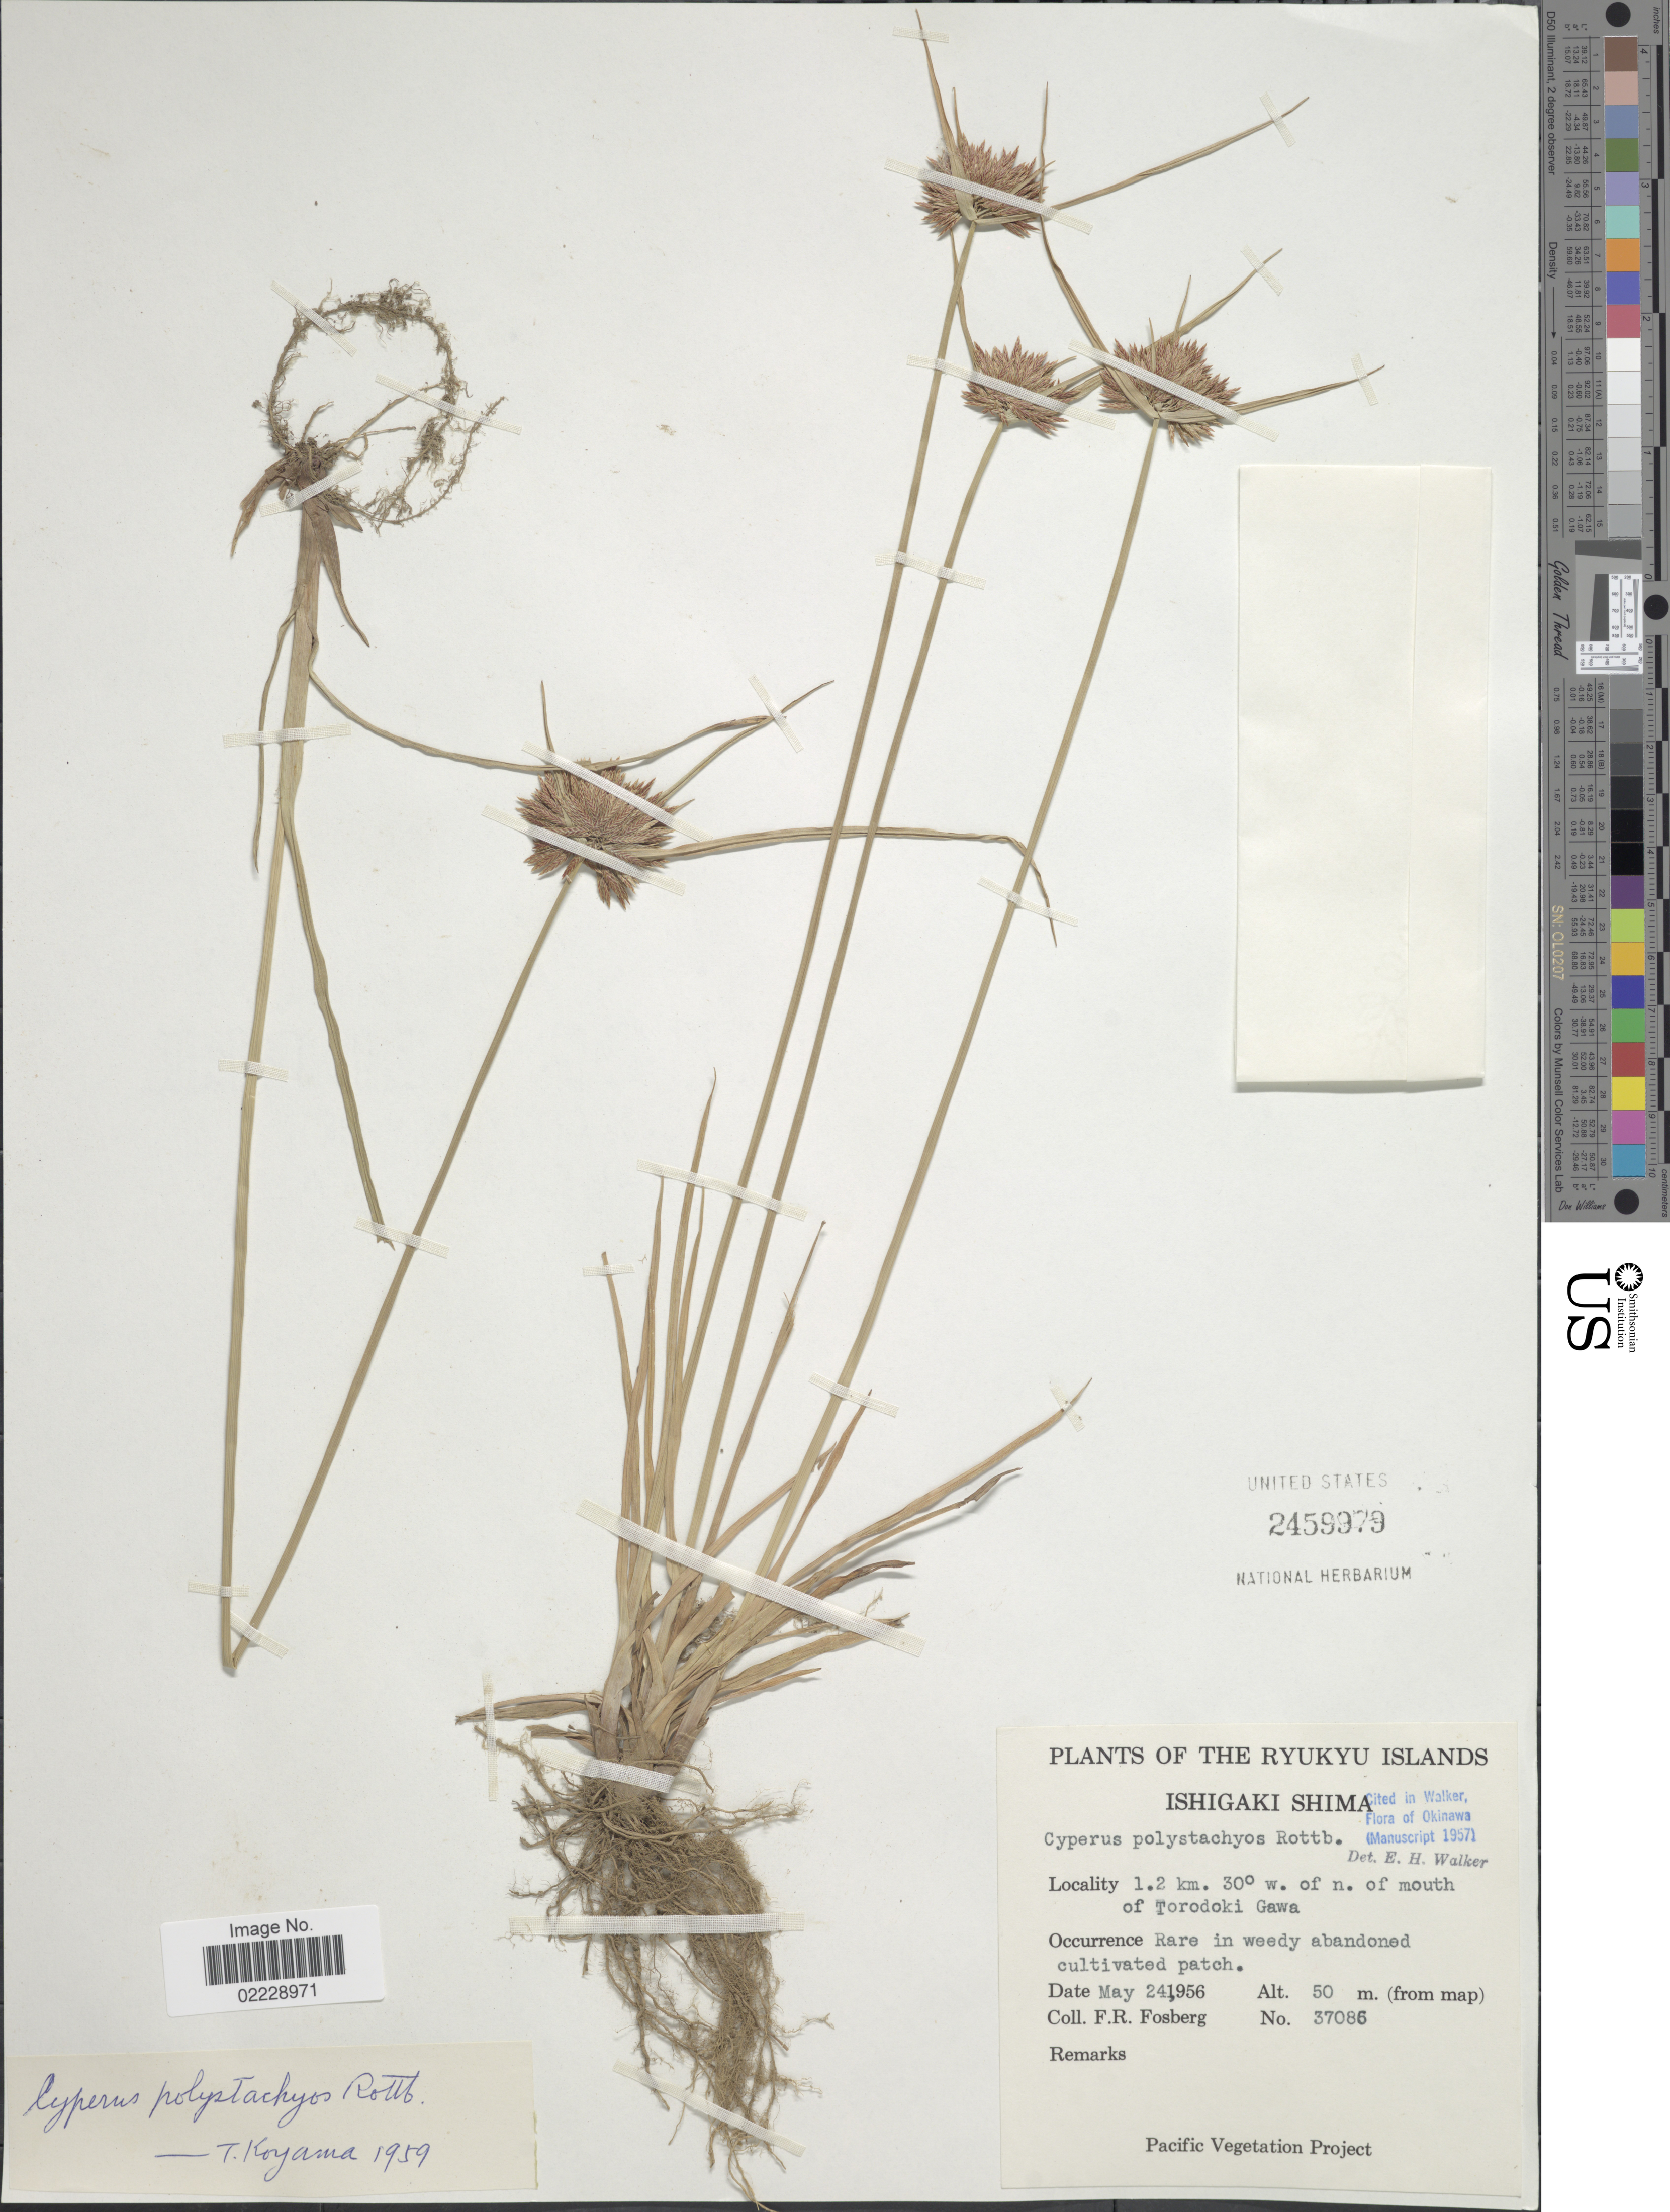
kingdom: Plantae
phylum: Tracheophyta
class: Liliopsida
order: Poales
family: Cyperaceae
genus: Cyperus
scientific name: Cyperus polystachyos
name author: Rottb.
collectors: F. R. Fosberg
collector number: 37086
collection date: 1956-05-24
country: Japan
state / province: Okinawa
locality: Ryukyu Islands. Ishigaki Shima. 1.2 km. 30° w. of n. of mouth of Torodoki Gawa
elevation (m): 50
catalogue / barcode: US 2459979